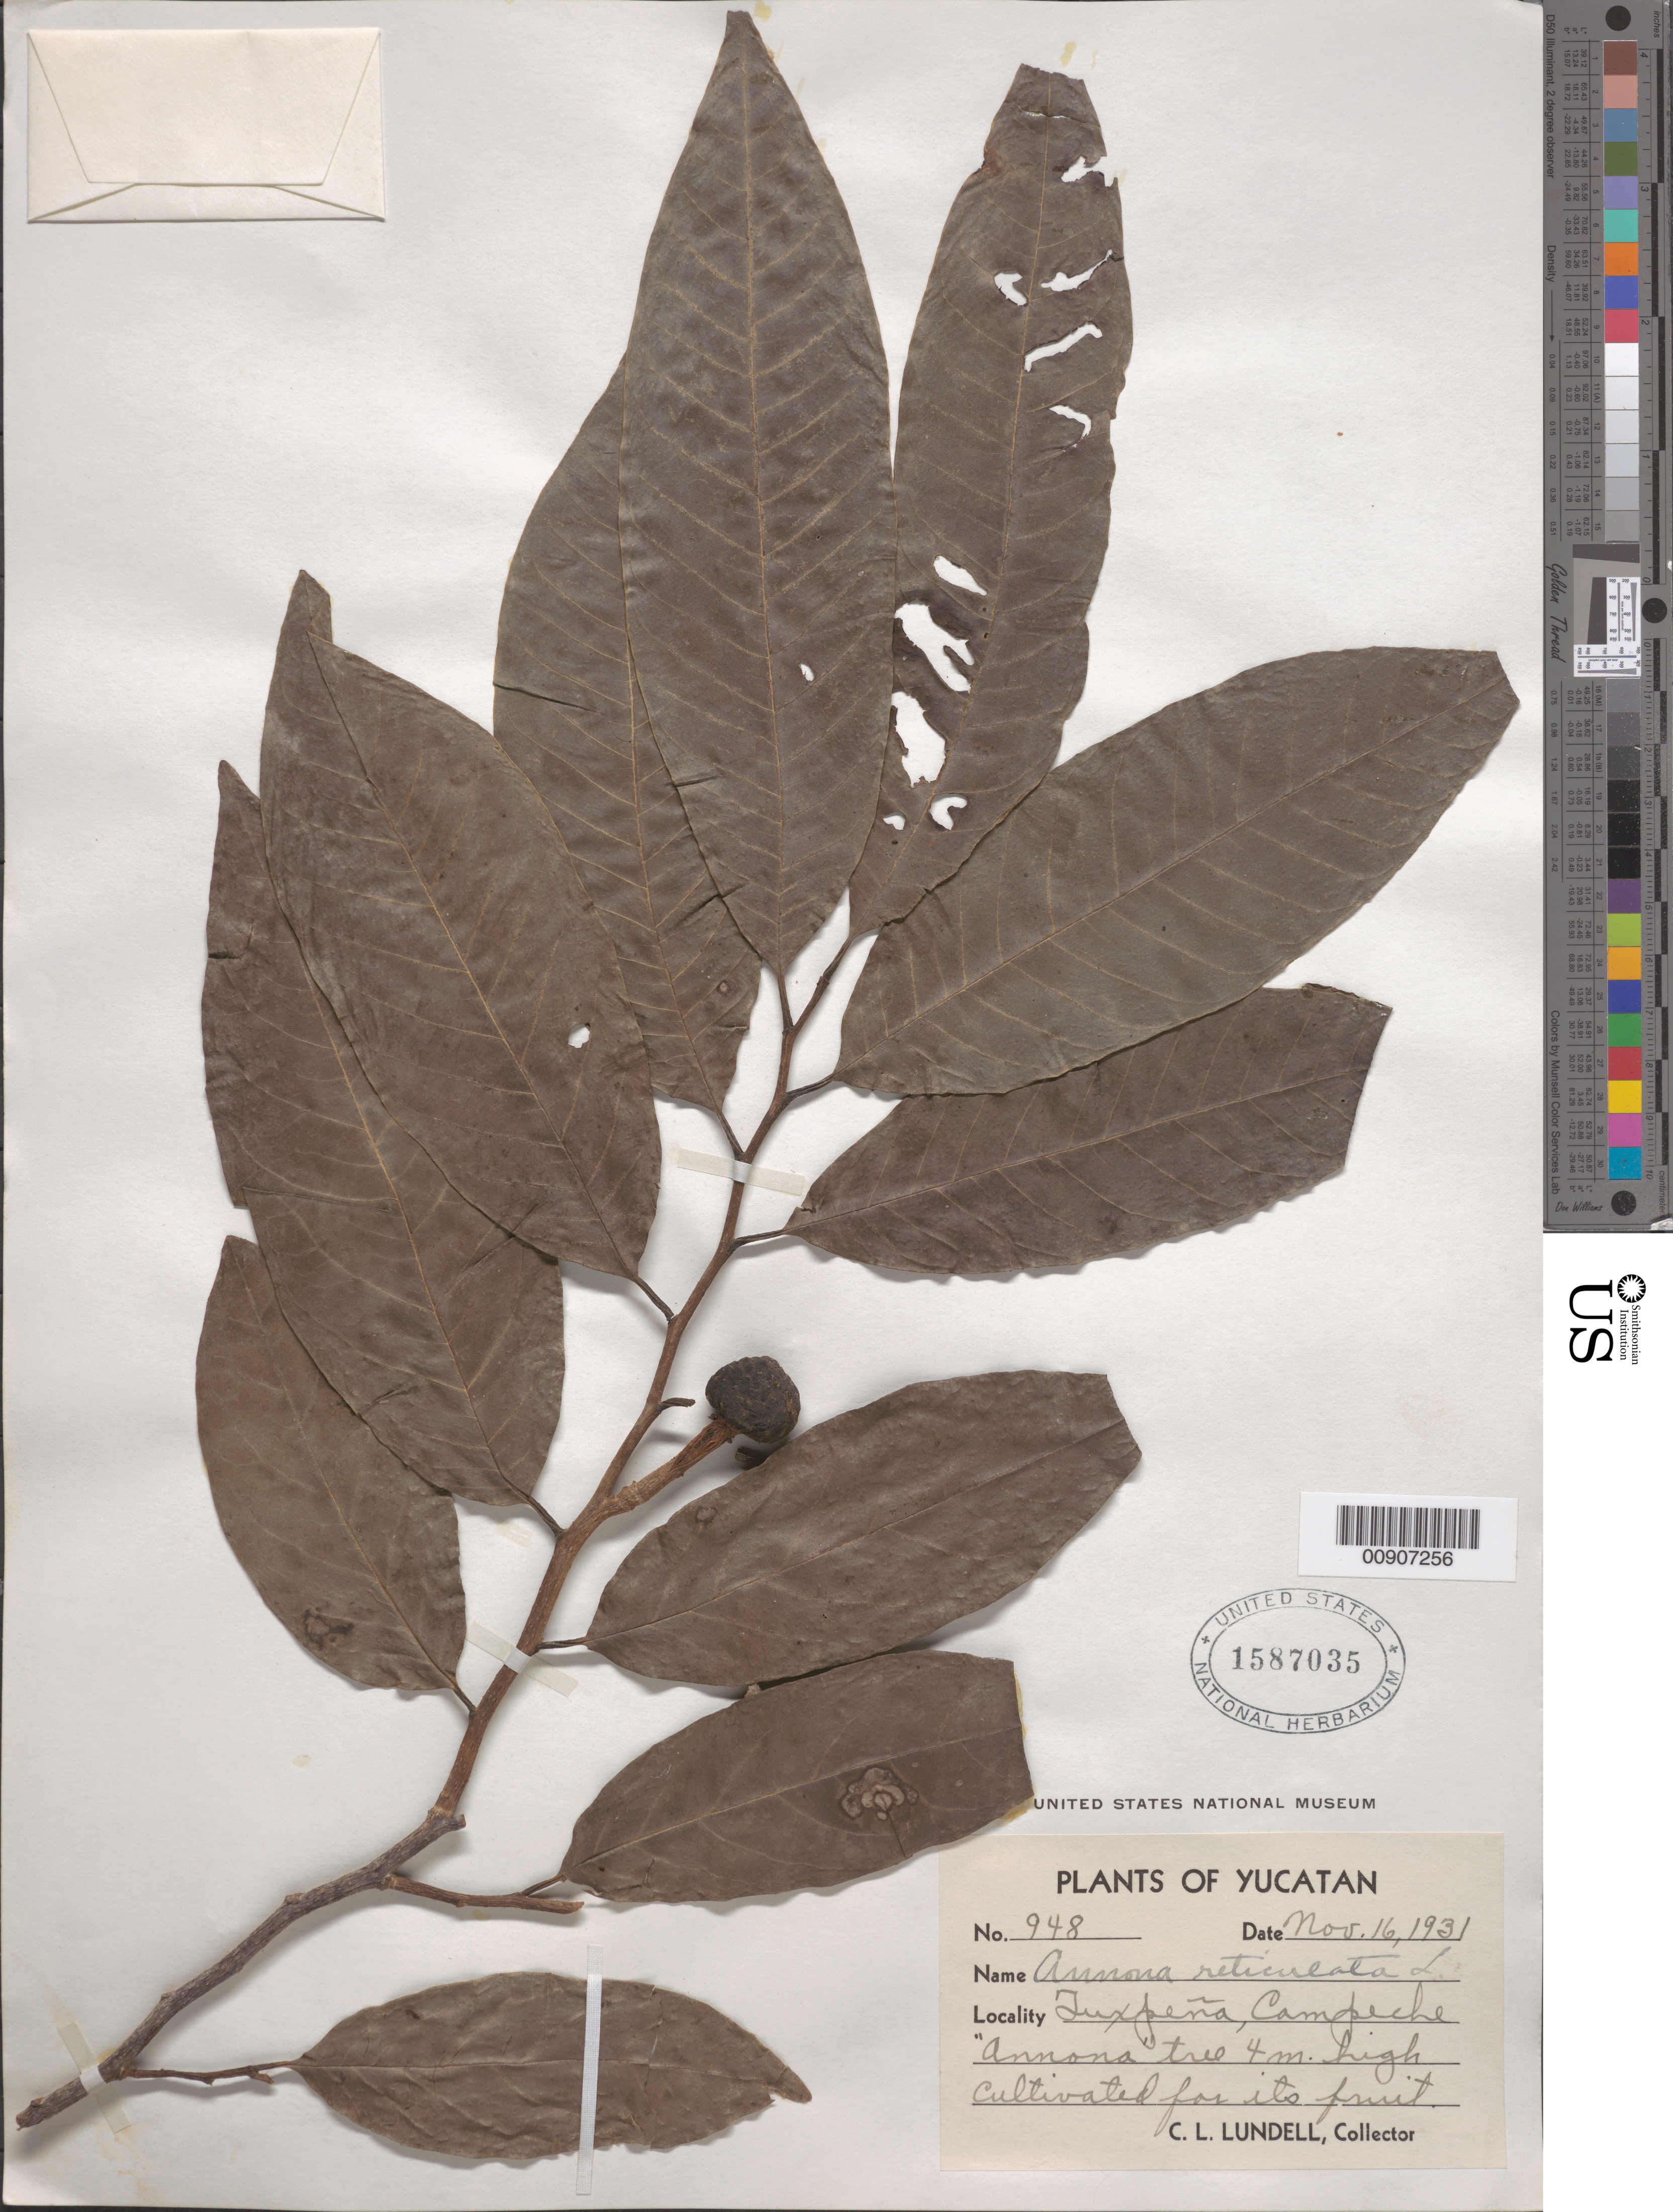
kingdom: Plantae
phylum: Tracheophyta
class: Magnoliopsida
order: Magnoliales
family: Annonaceae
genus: Annona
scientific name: Annona reticulata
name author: L.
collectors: C. L. Lundell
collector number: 948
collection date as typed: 16 Nov 1931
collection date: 1931-11-16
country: Mexico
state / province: Campeche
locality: Tuxpeña, Campeche.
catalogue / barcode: US 1587035